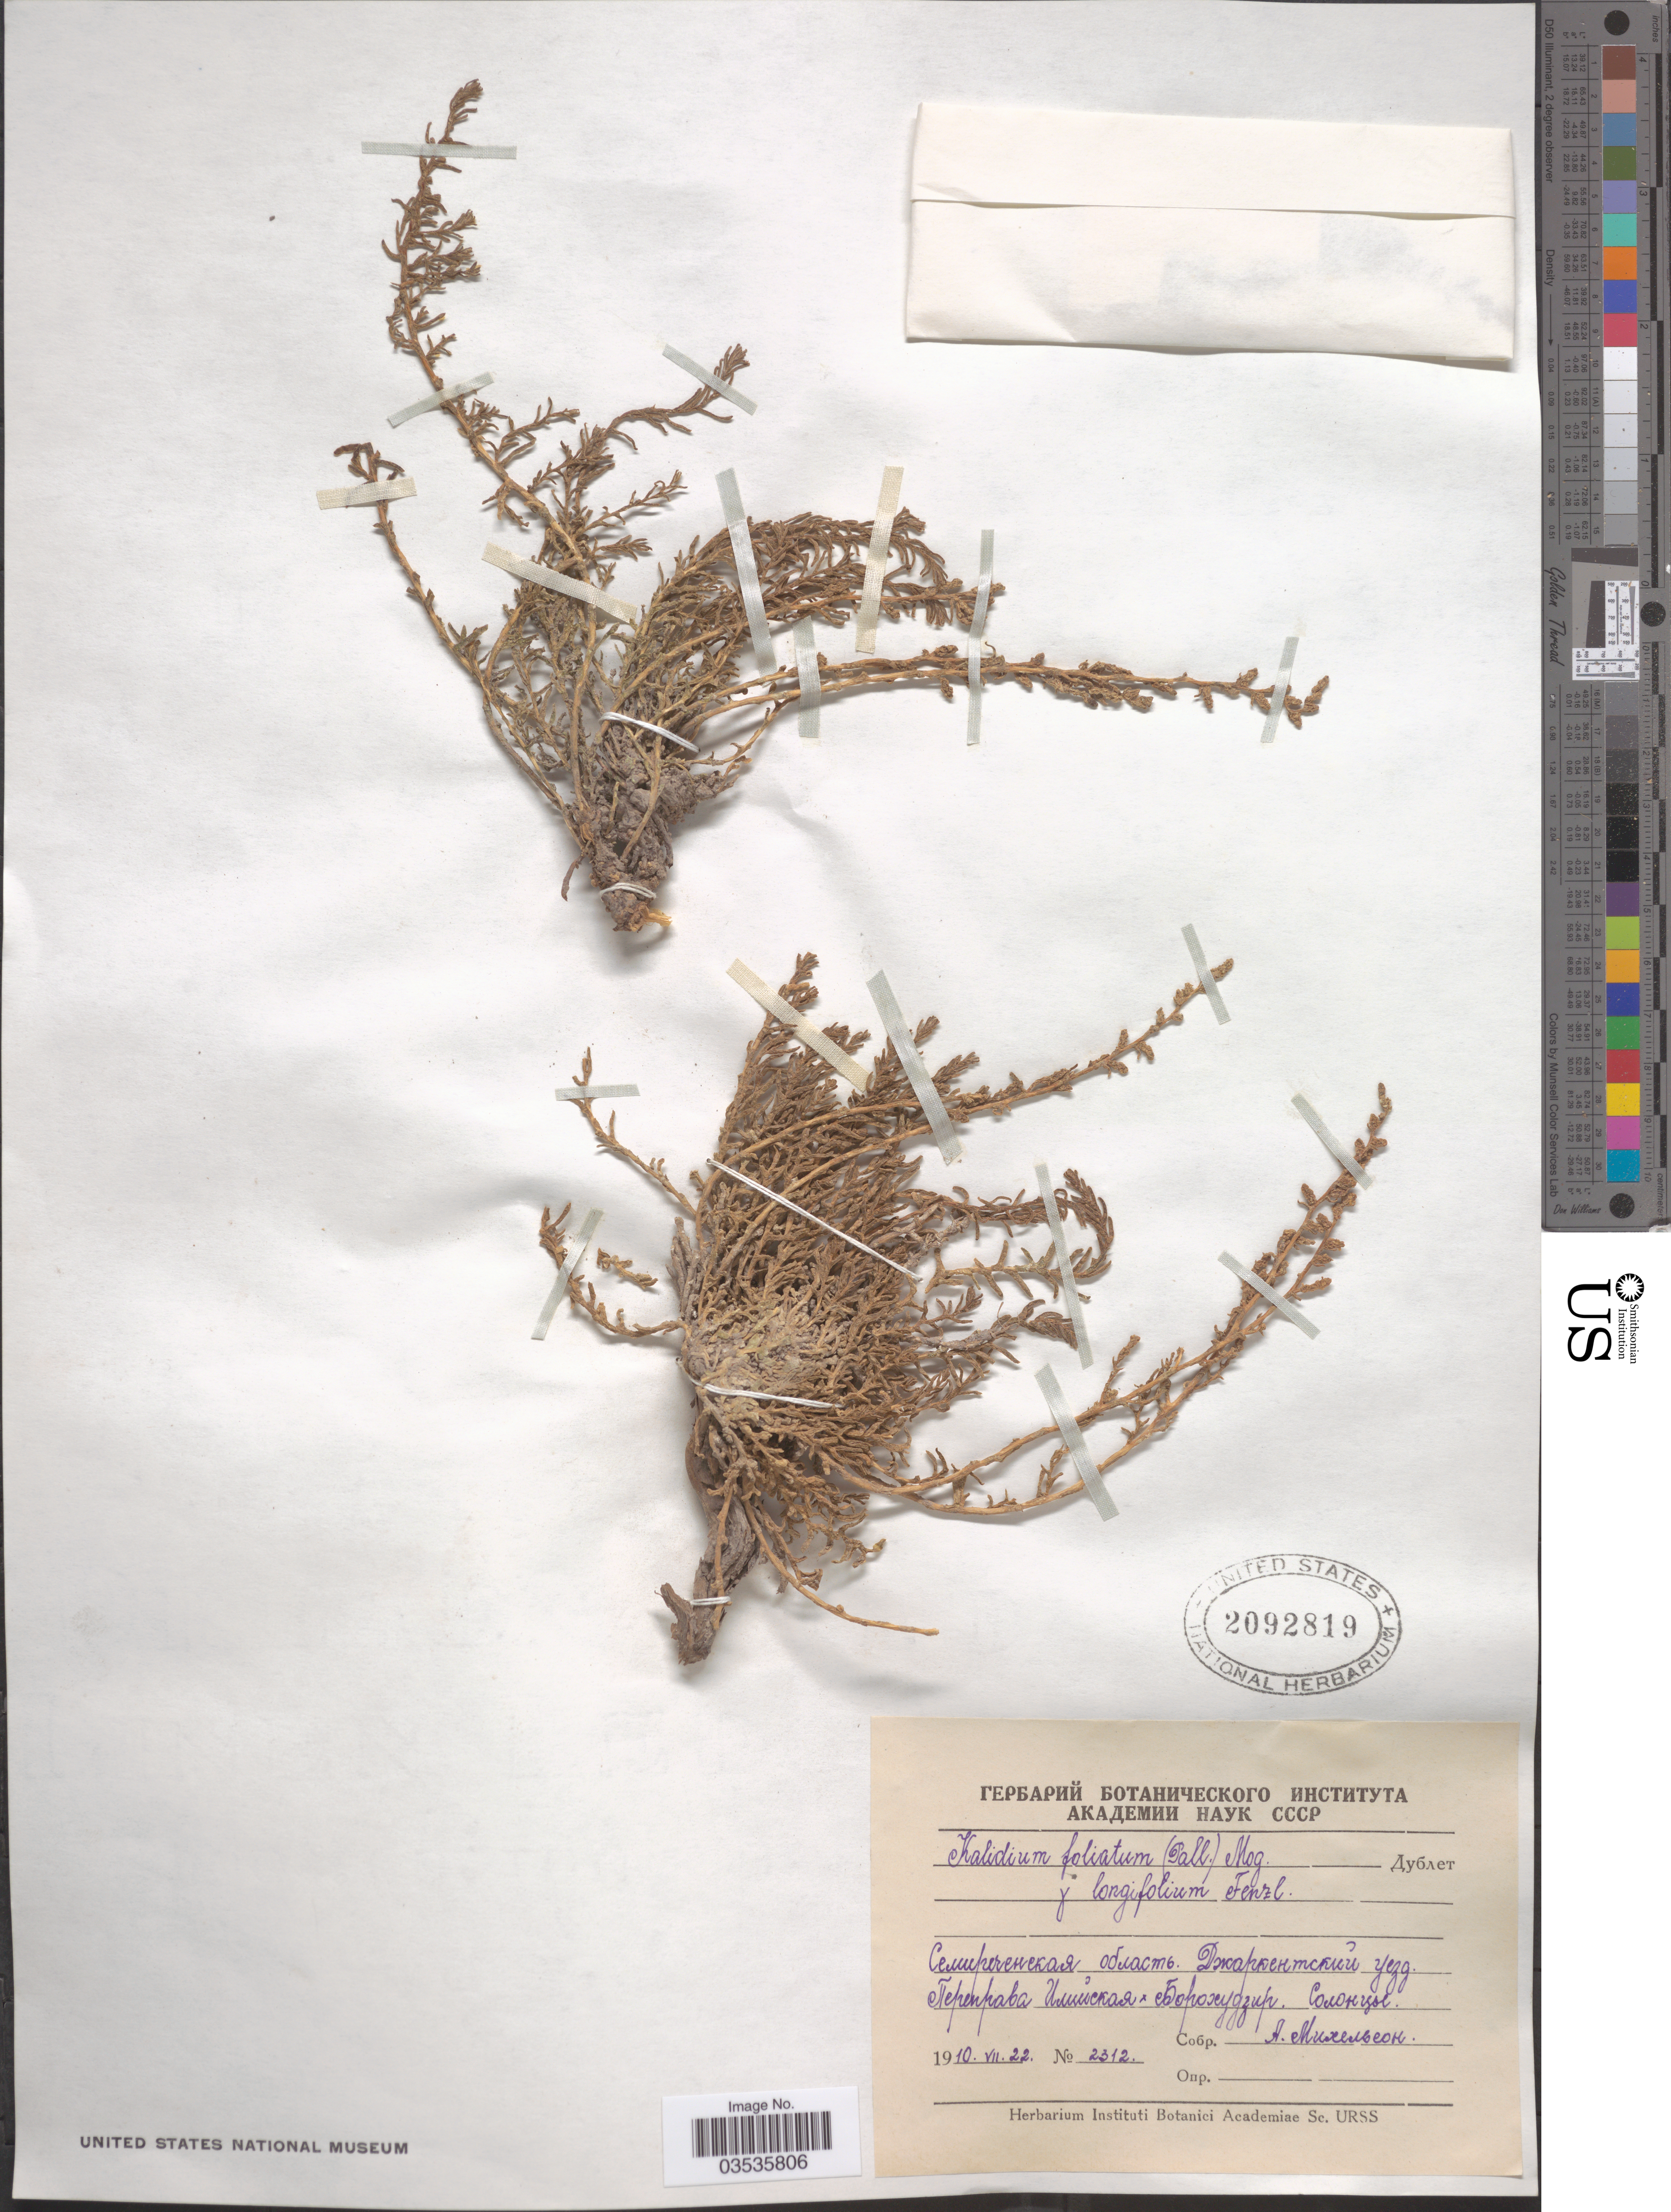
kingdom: Plantae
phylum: Tracheophyta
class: Magnoliopsida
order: Caryophyllales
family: Amaranthaceae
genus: Kalidium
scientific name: Kalidium foliatum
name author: (Pall.) Moq.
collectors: A. Mikhelson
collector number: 2312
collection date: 1910-07-22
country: Kazakhstan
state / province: Almaty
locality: Borokhudzir.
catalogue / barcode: US 2092819